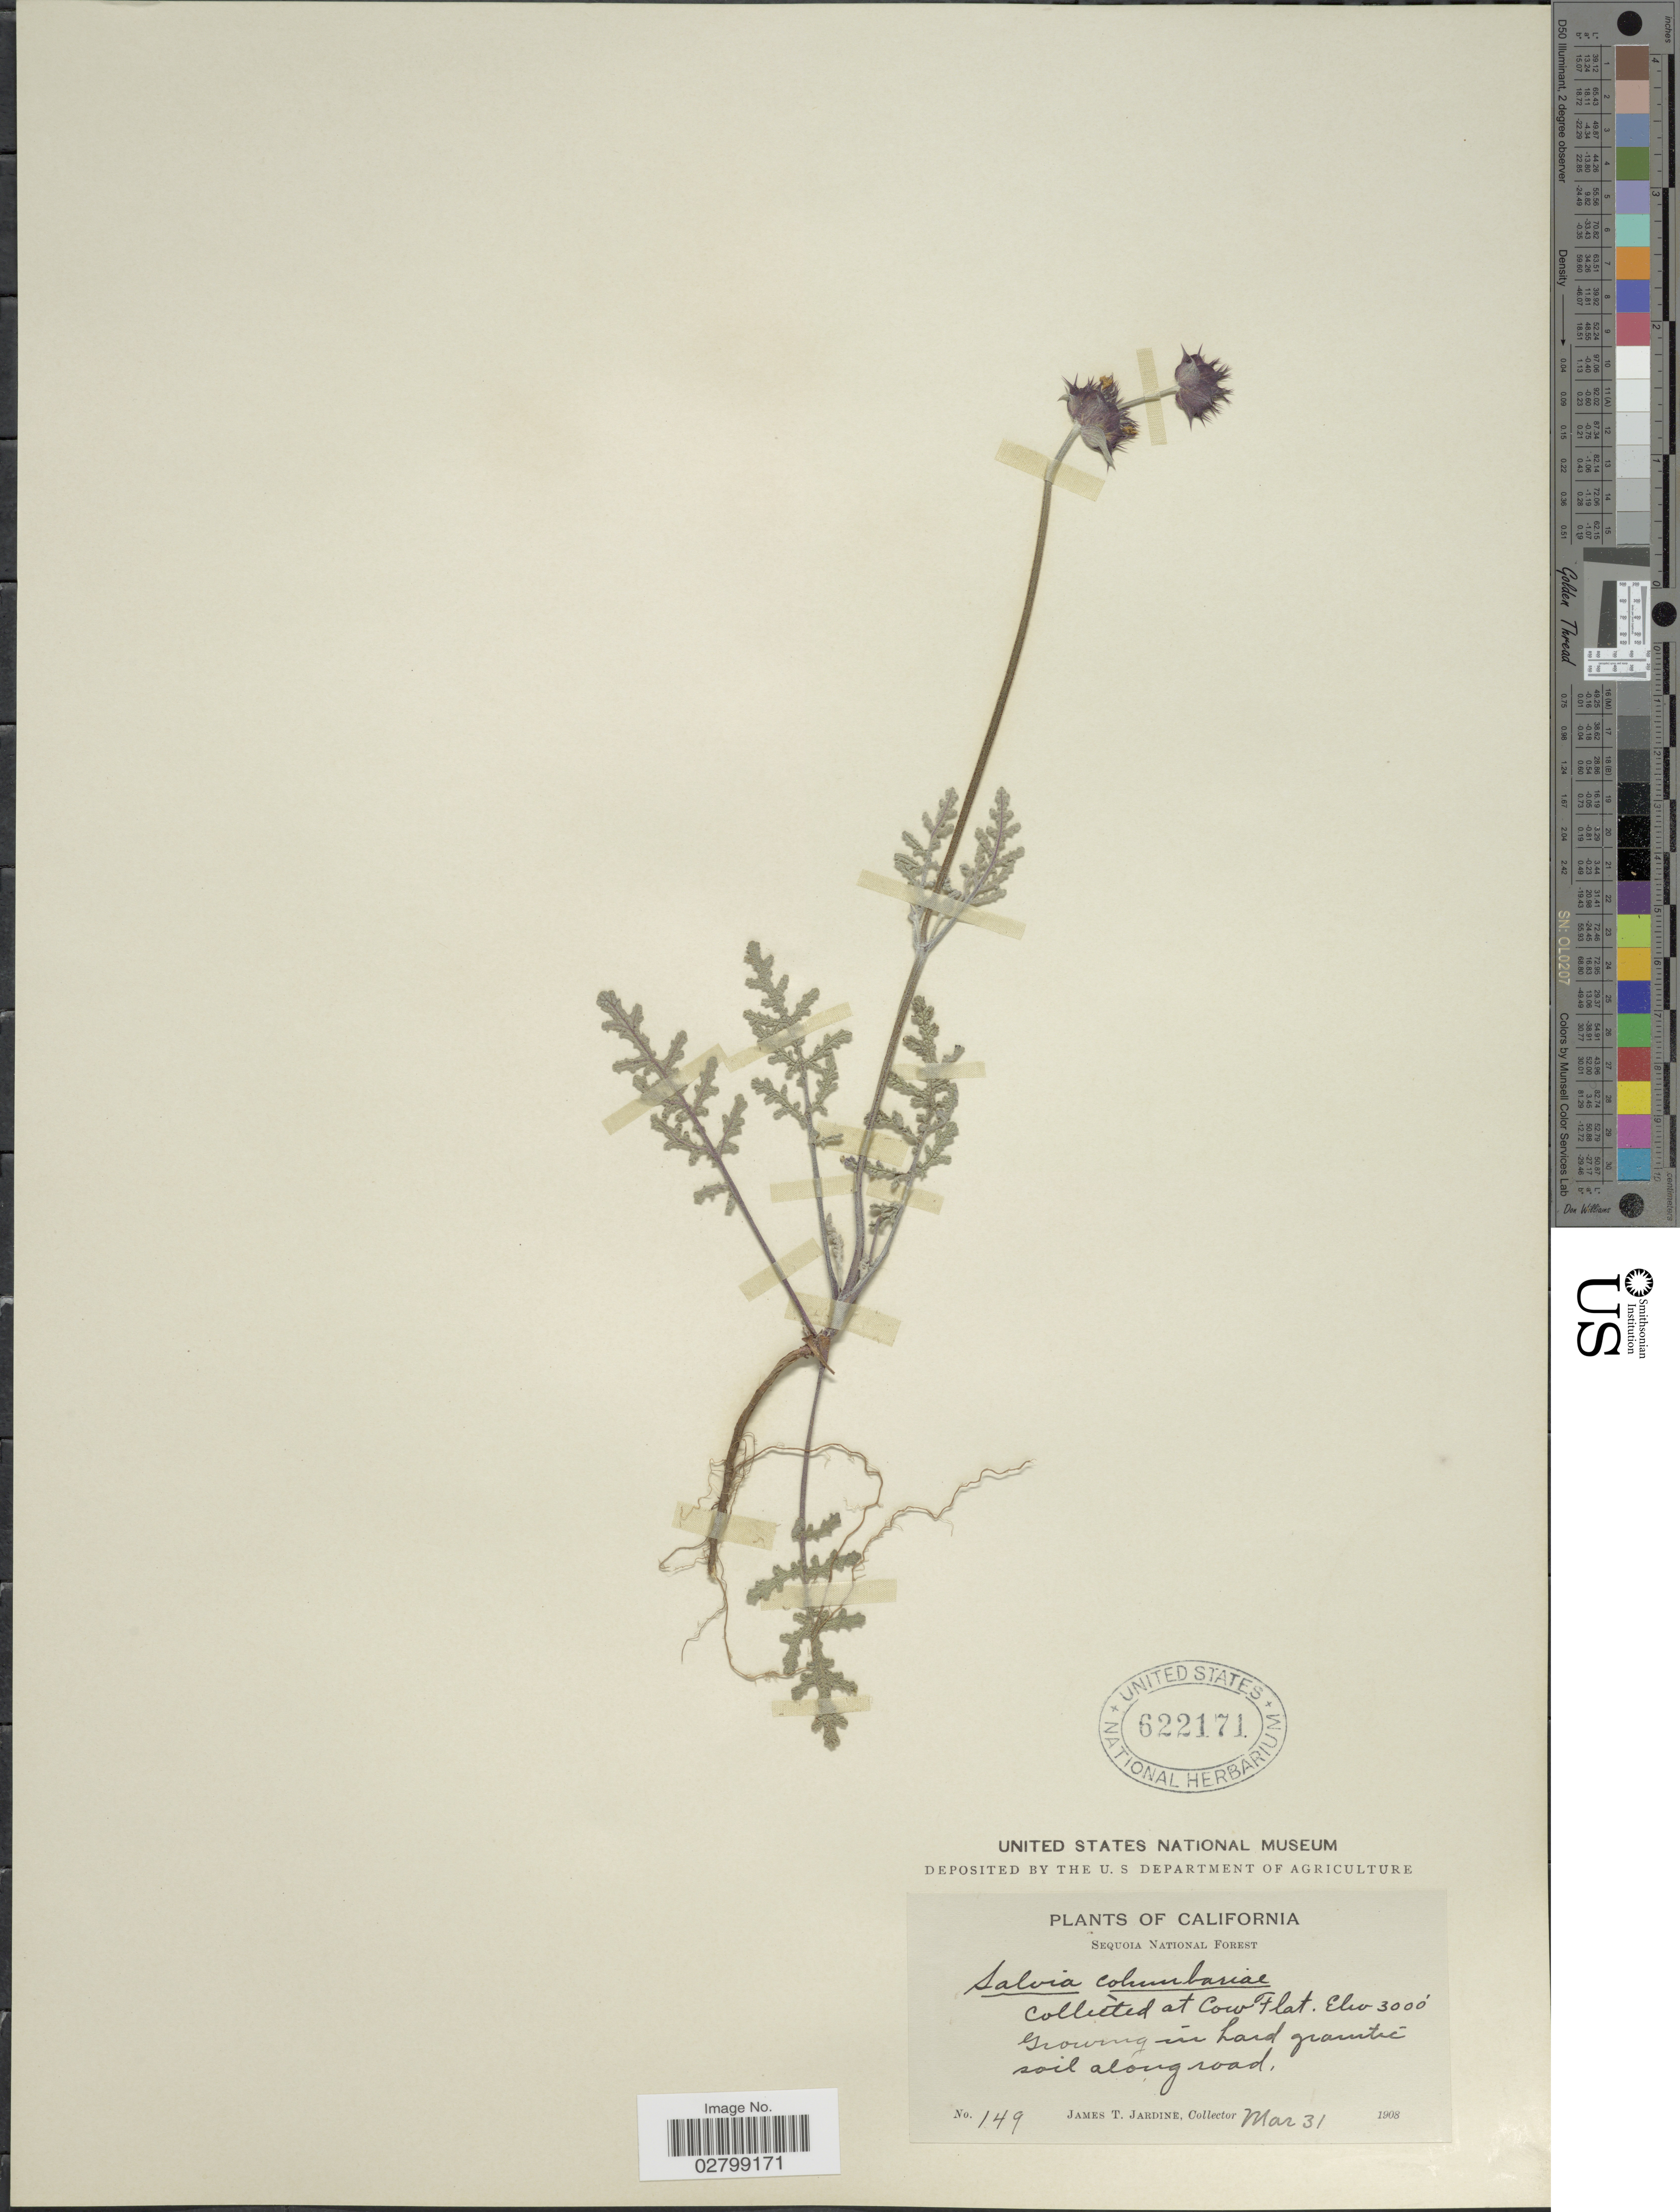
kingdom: Plantae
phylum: Tracheophyta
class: Magnoliopsida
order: Lamiales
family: Lamiaceae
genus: Salvia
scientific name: Salvia columbariae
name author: Benth.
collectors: J. T. Jardine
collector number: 149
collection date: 1908-03-31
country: United States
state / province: California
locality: Sequoia National Forest, Cow Flat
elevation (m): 914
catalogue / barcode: US 622171